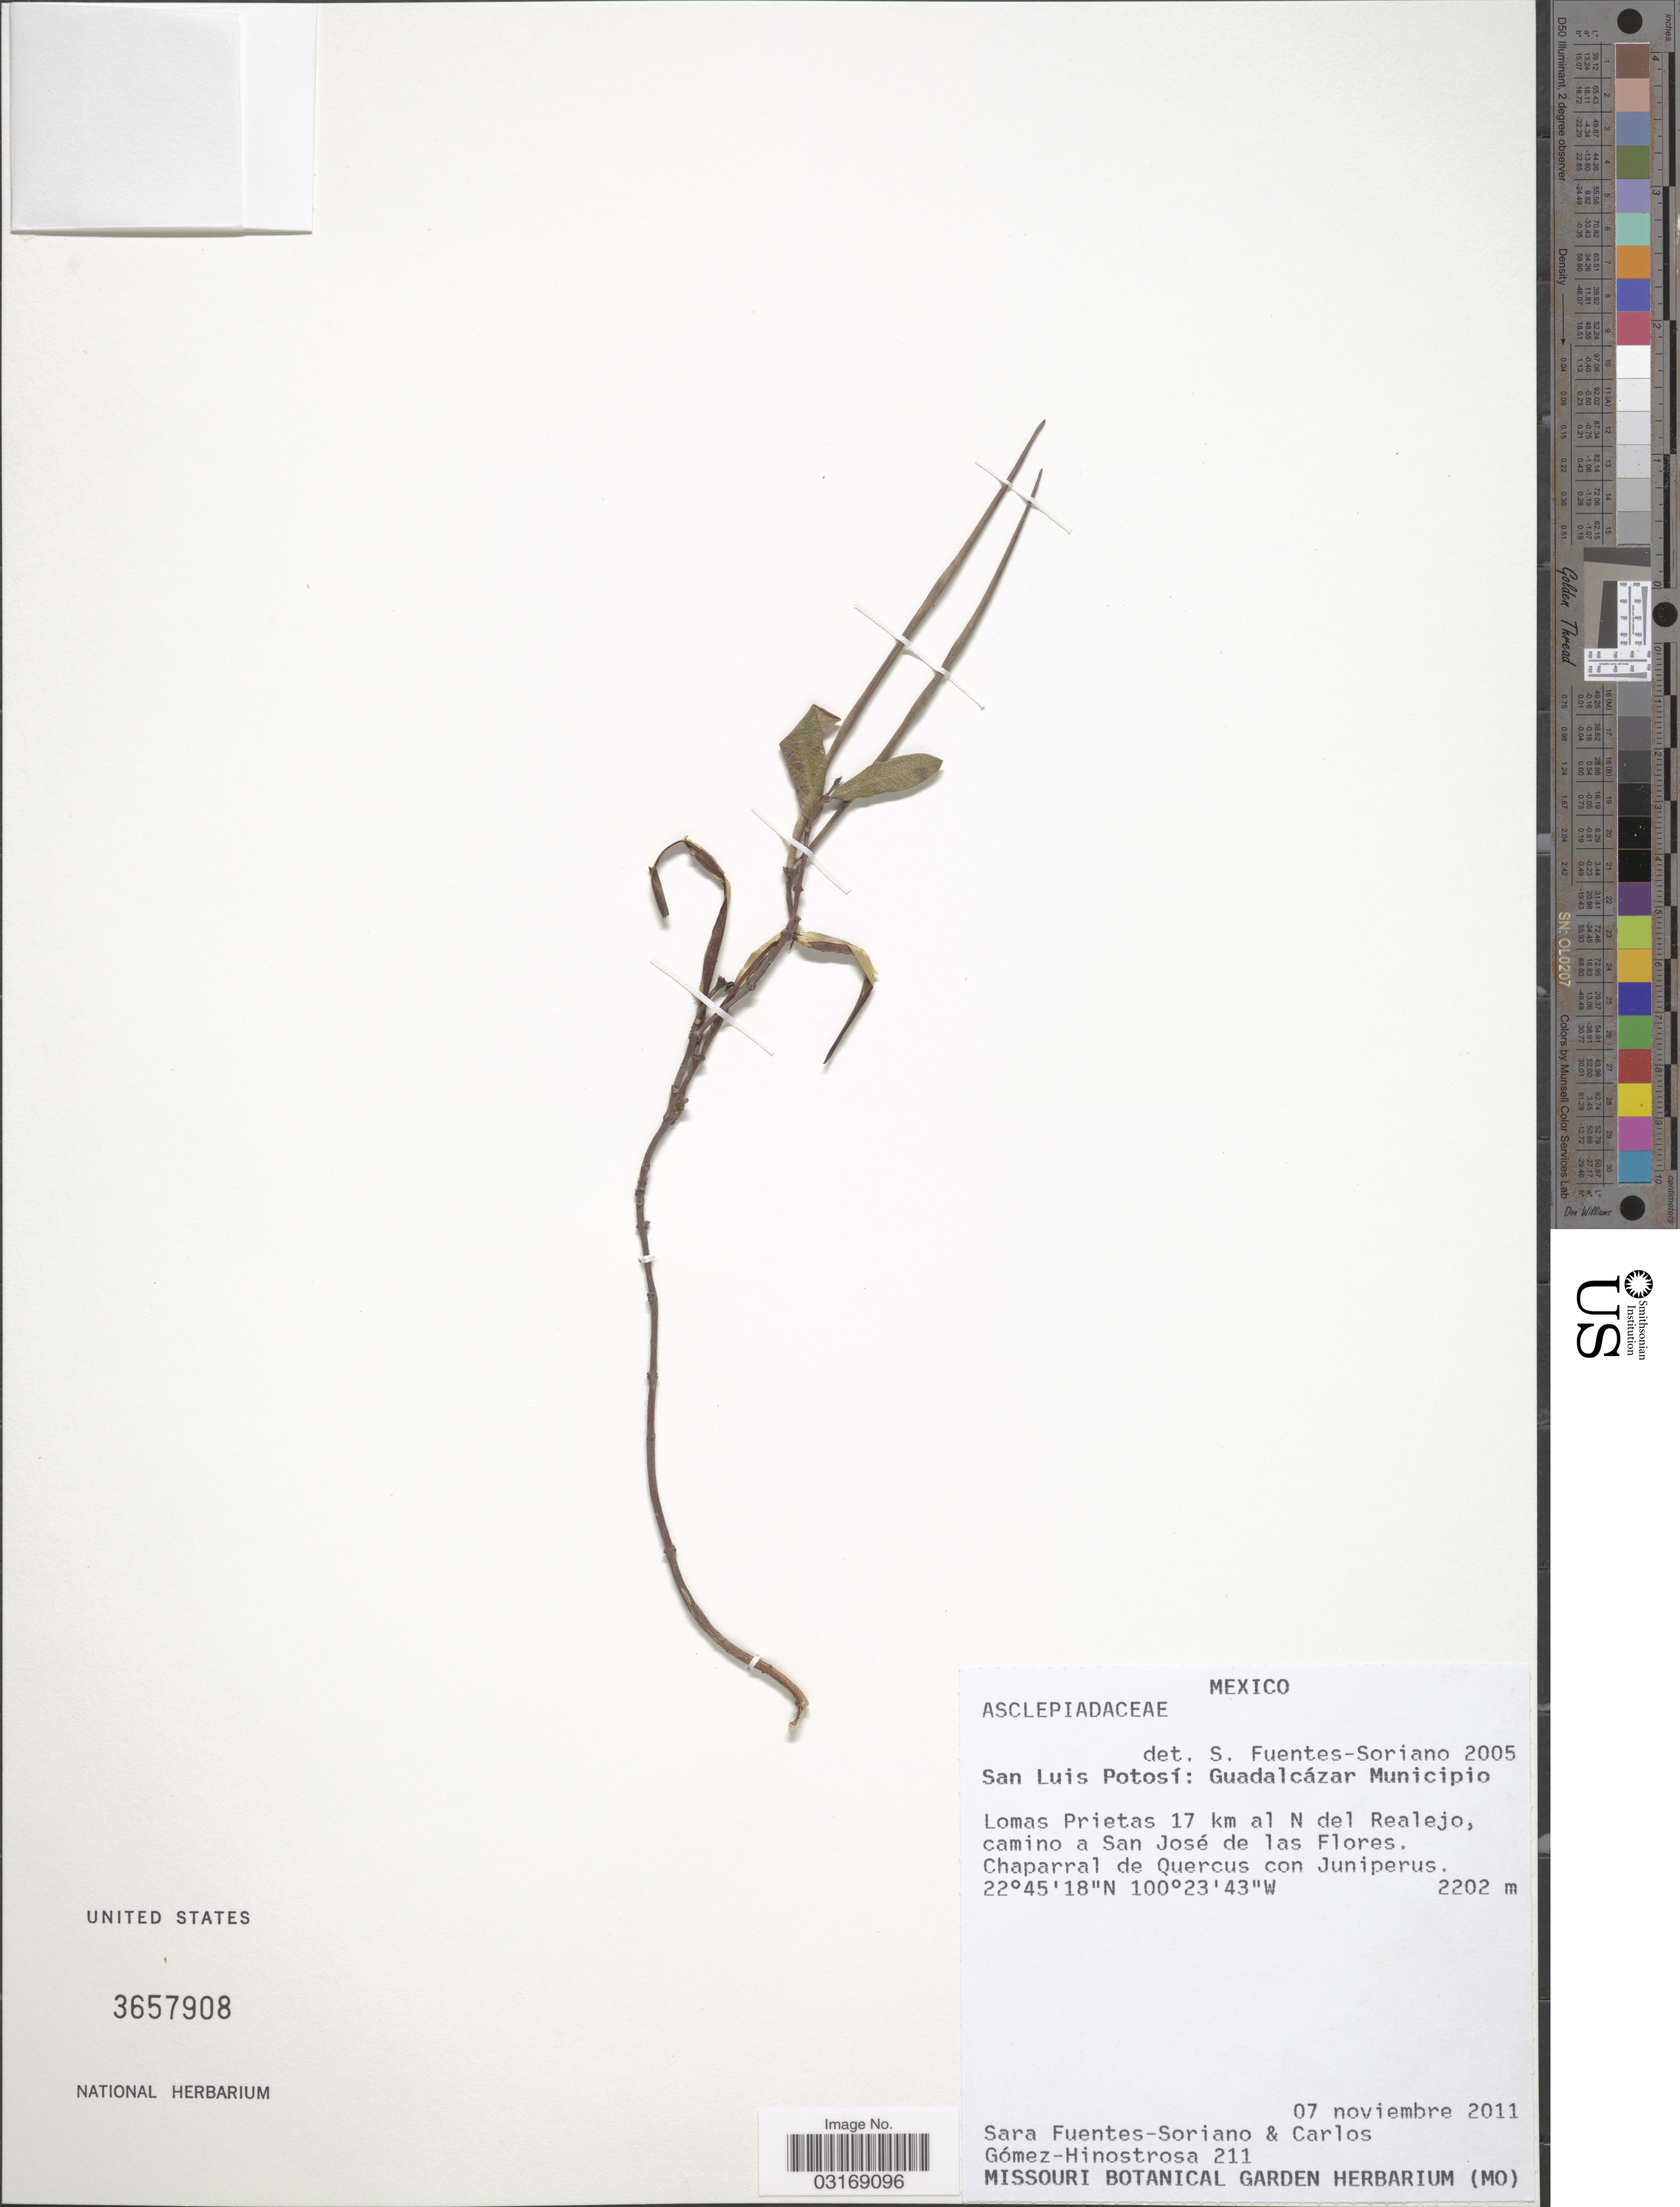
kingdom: Plantae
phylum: Tracheophyta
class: Magnoliopsida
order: Gentianales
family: Apocynaceae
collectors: S. Fuentes-Soriano & C. Gómez Hinostrosa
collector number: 211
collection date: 2011-11-07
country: Mexico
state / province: San Luis Potosí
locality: Guadalcázar Municipio. Lomas Prietas 17 km al N del Realejo, camino a San José de las Flores.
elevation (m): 2202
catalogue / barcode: US 3657908